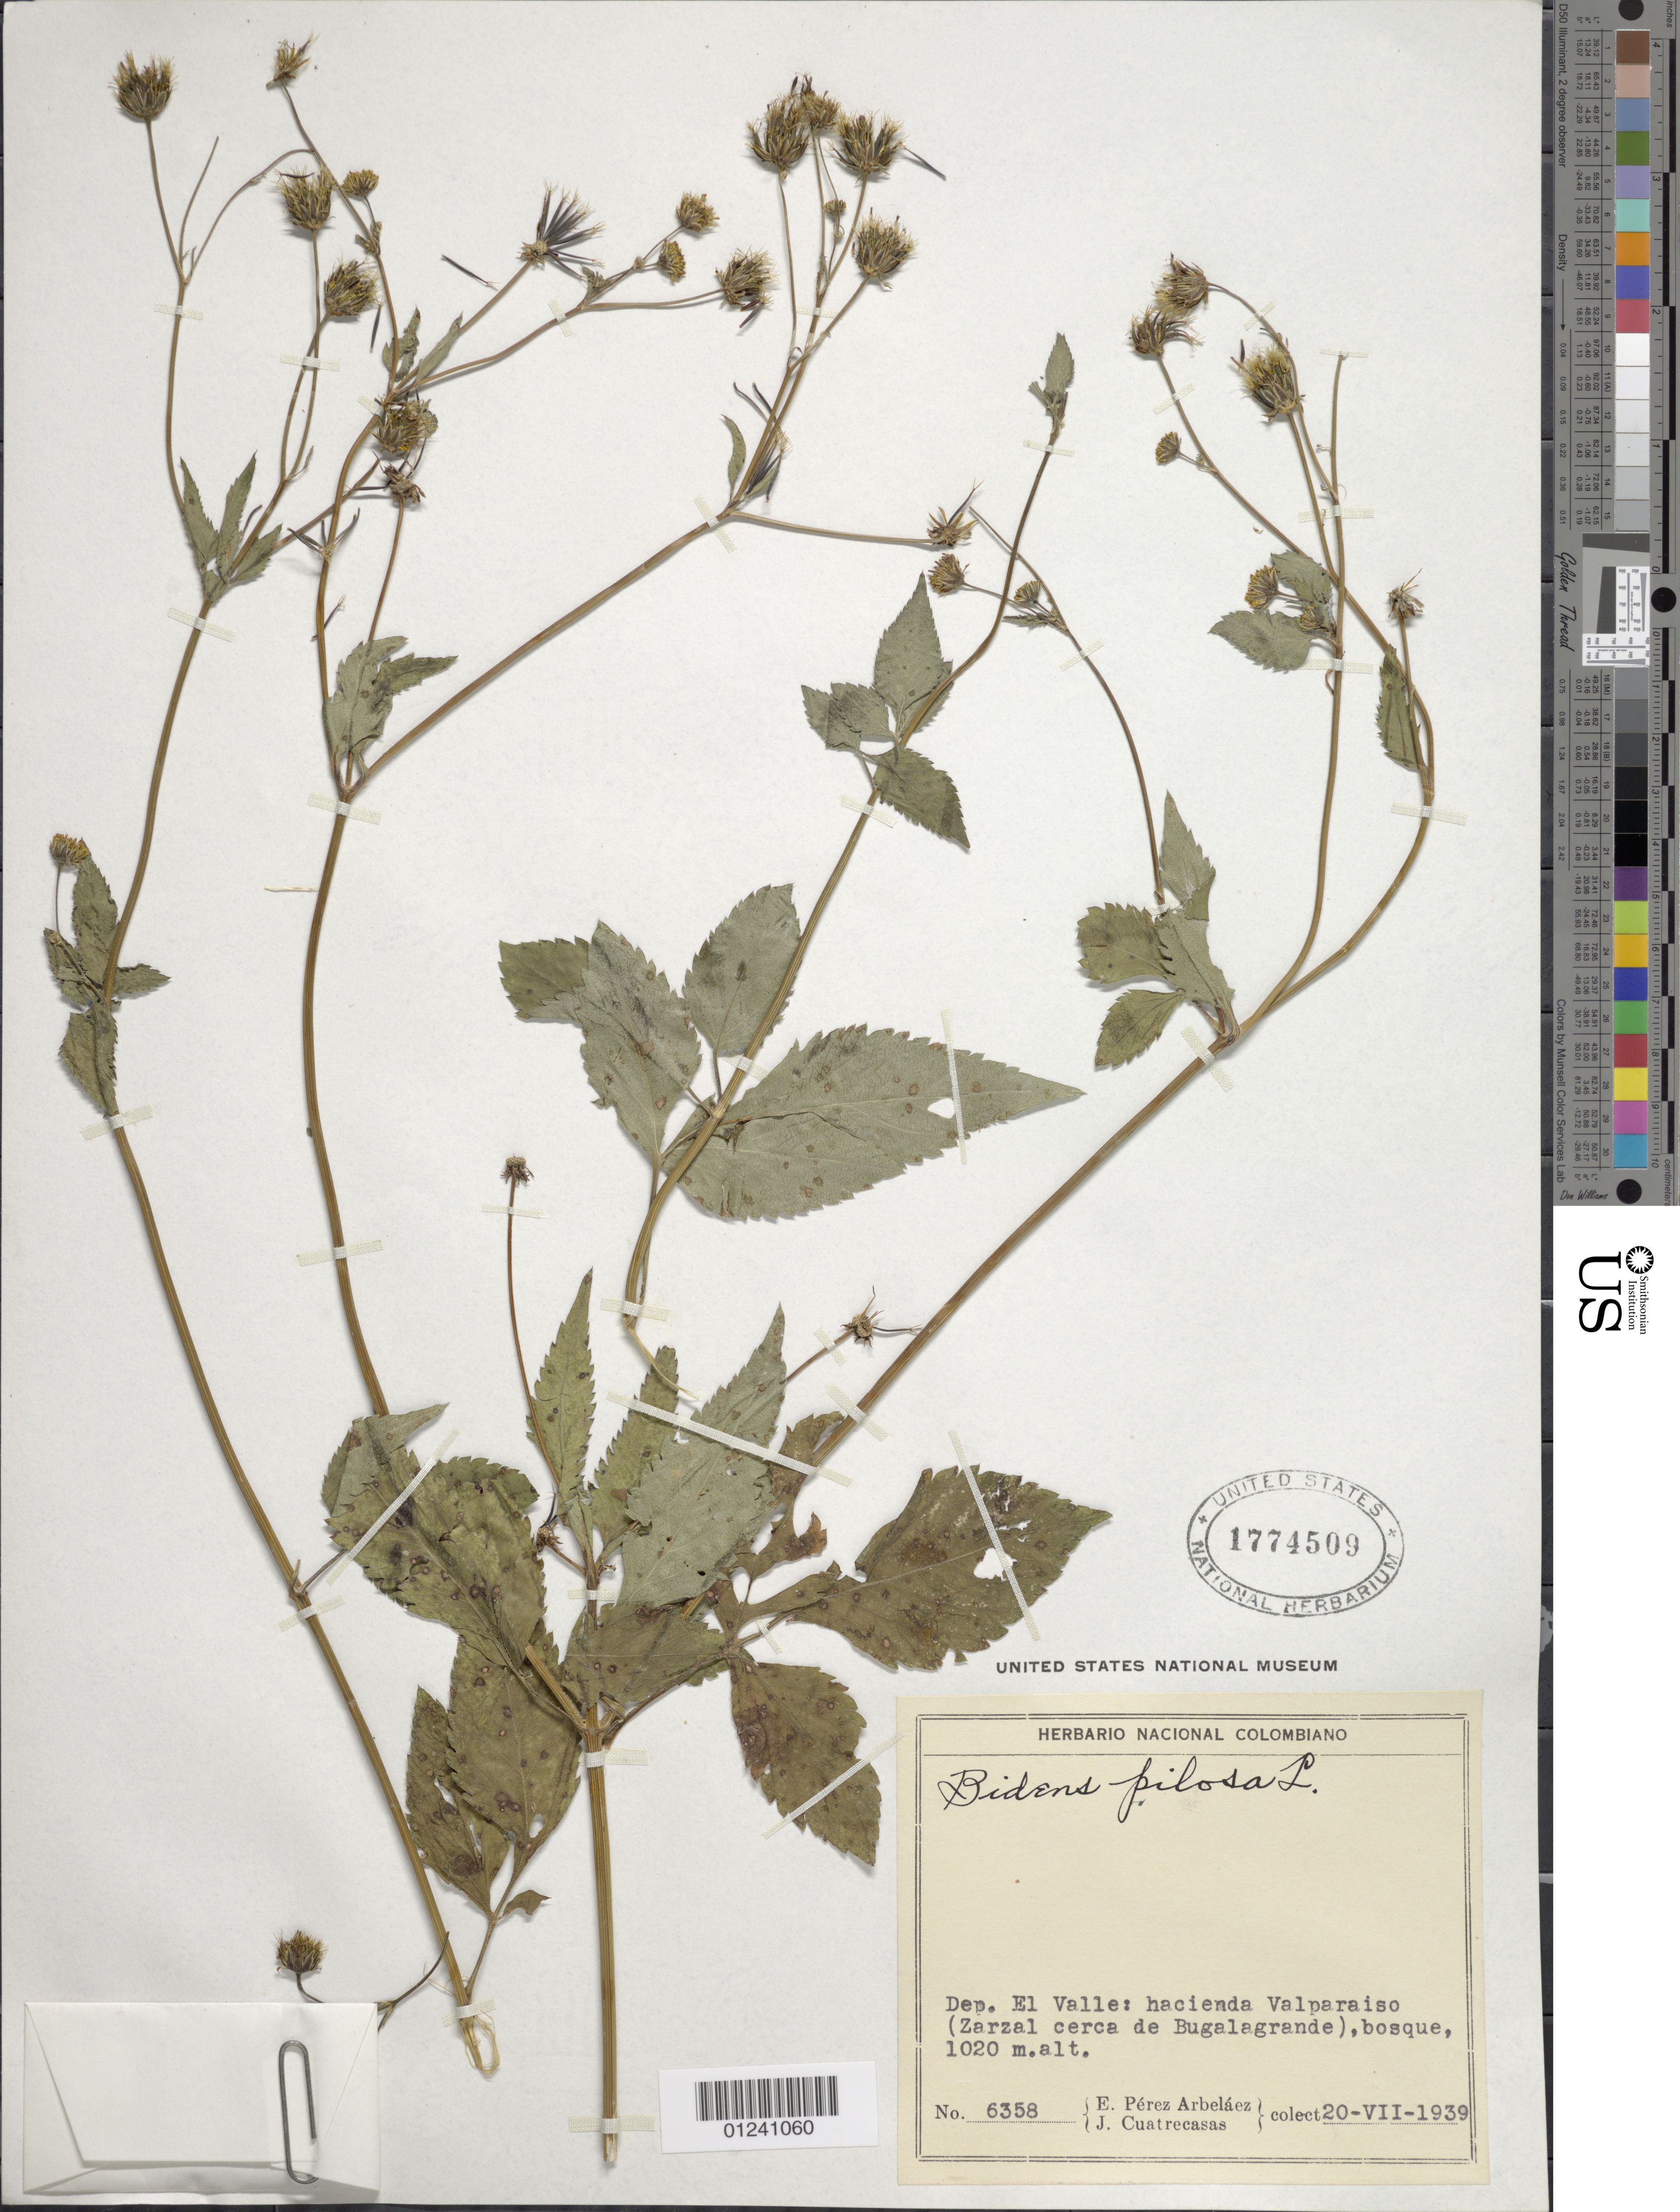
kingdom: Plantae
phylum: Tracheophyta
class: Magnoliopsida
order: Asterales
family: Asteraceae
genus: Bidens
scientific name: Bidens pilosa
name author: L.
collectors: E. Pérez Arbeláez & J. Cuatrecasas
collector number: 6358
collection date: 1939-07-20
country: Colombia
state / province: Valle del Cauca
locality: hacienda Valparaiso (Zarzal cerca de Bugalagrande)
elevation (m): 1020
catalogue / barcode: US 1774509